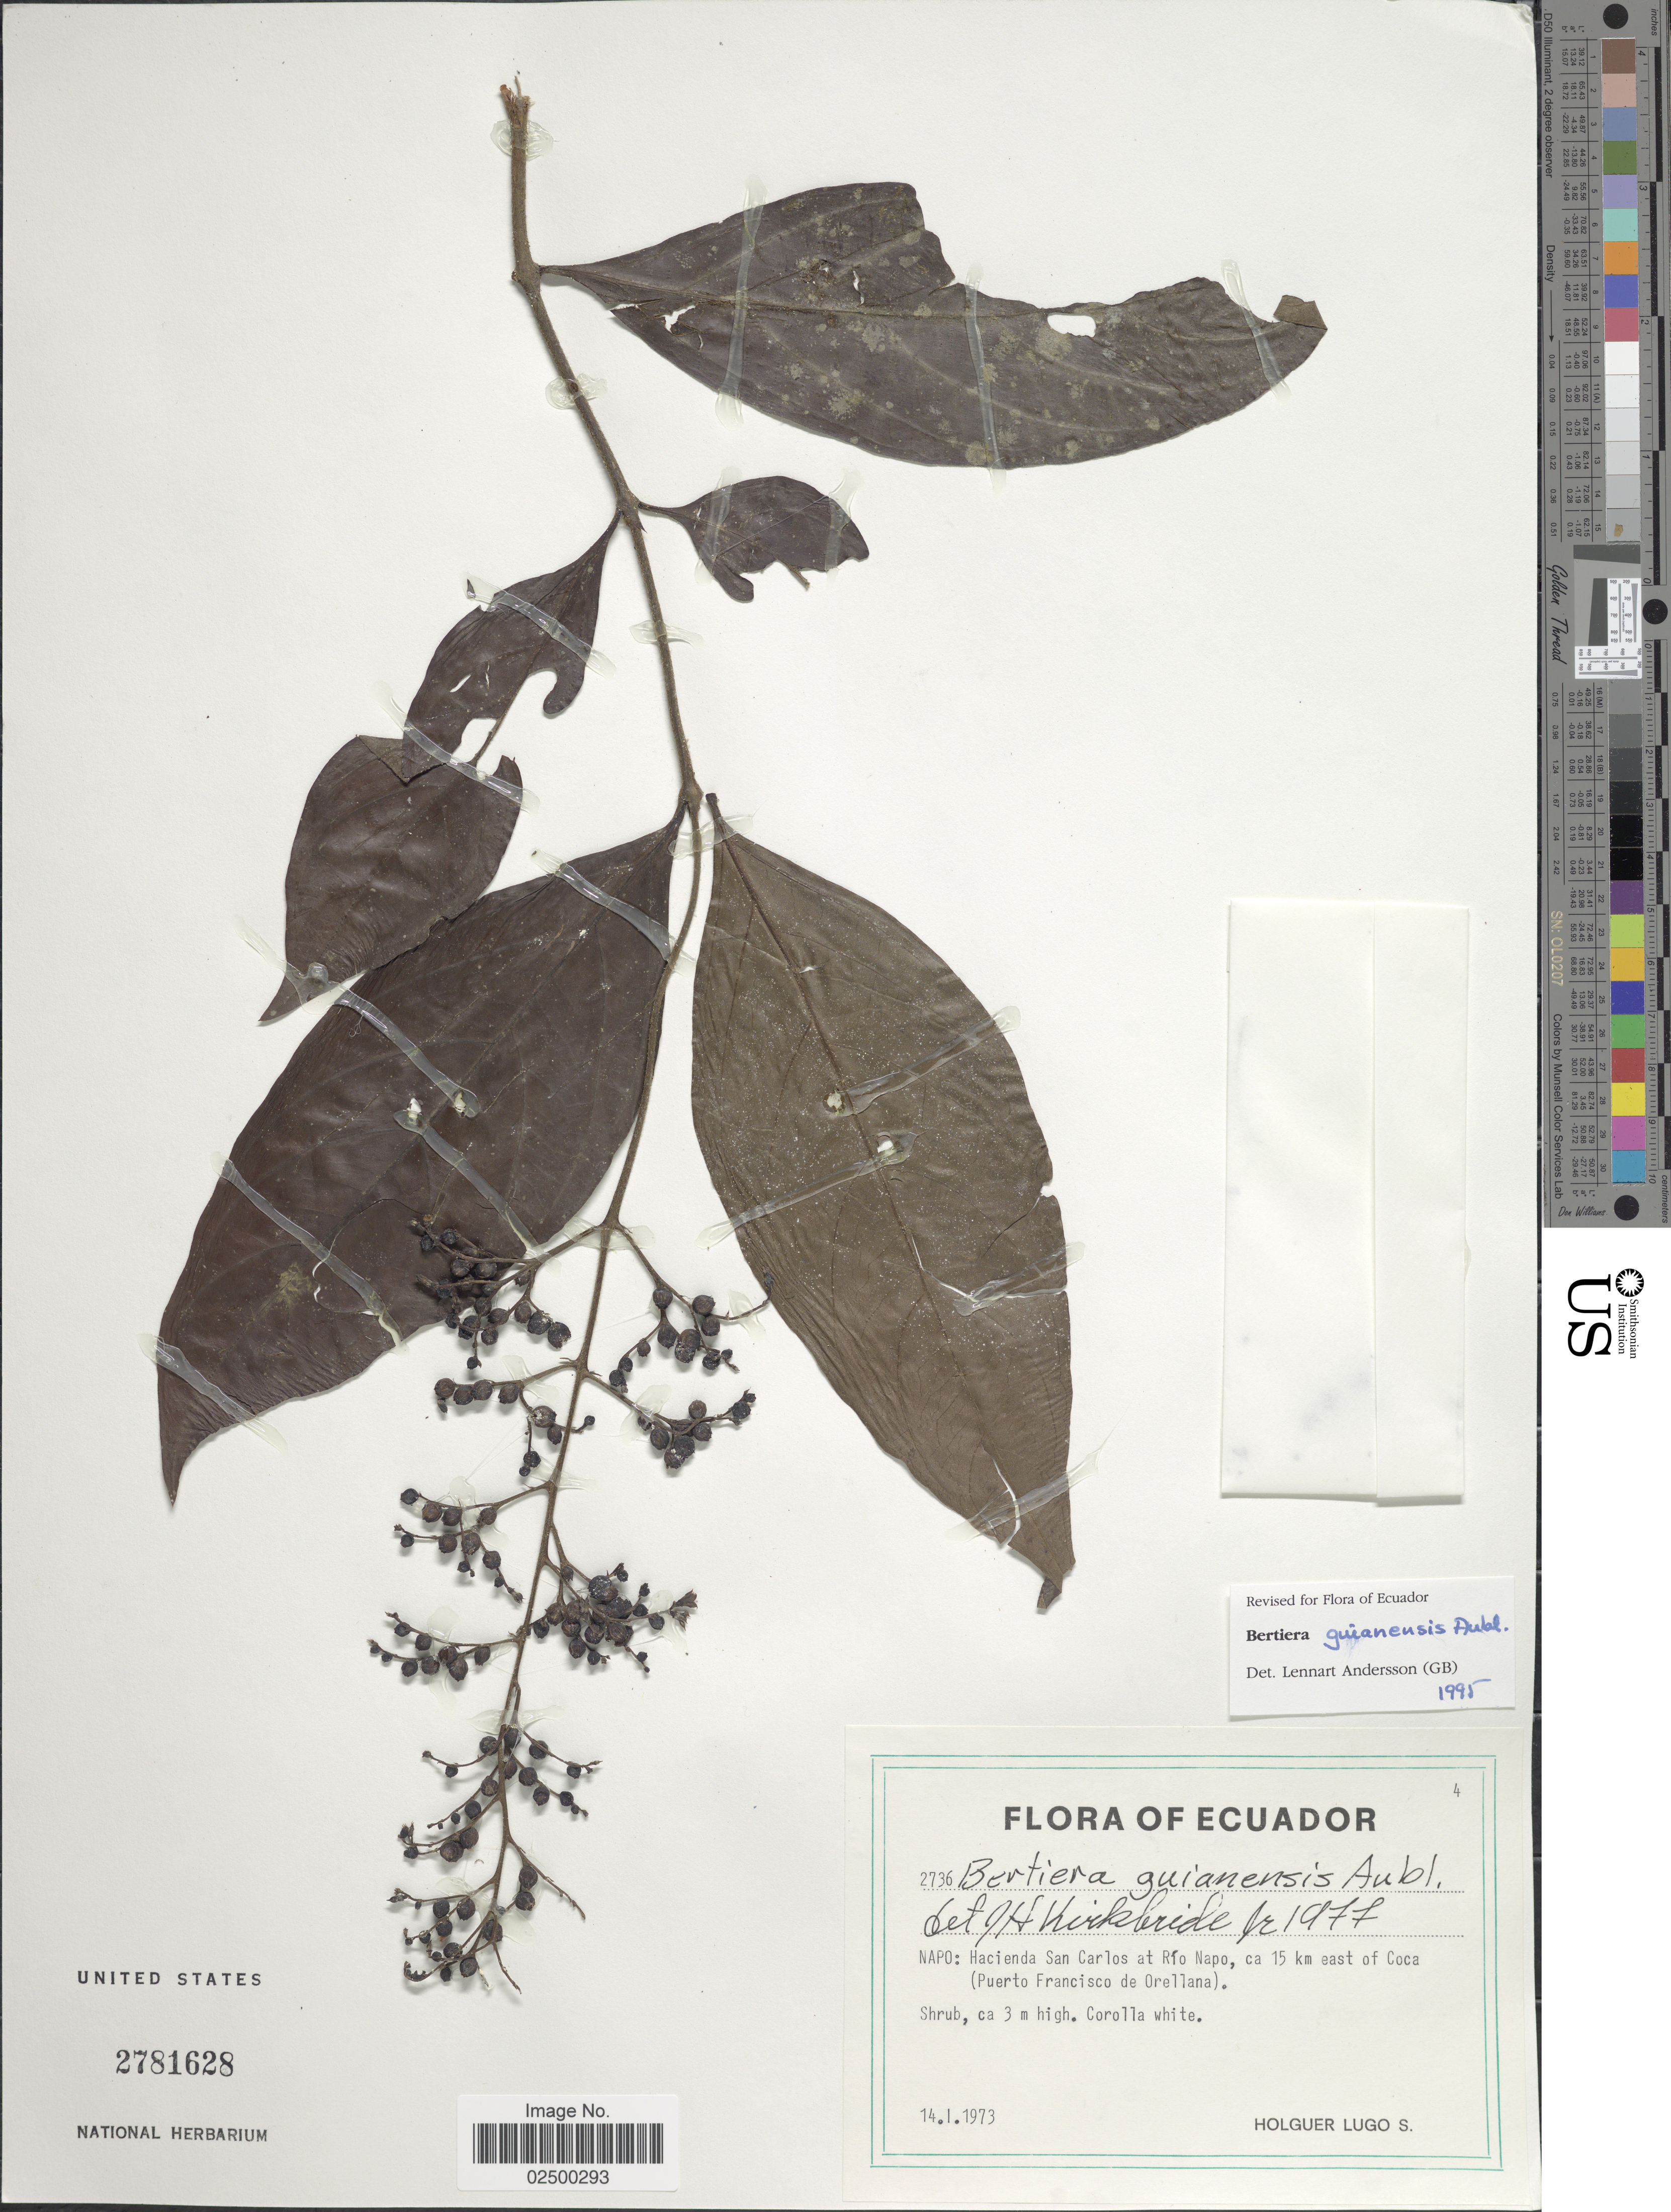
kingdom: Plantae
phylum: Tracheophyta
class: Magnoliopsida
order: Gentianales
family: Rubiaceae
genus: Bertiera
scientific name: Bertiera guianensis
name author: Aubl.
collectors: H. Lugo S.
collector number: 2736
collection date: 1973-01-14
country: Ecuador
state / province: Napo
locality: Hacienda San Carlos at Rio Napo, ca 15 km eas tof Coca (Puerto Francisco de Orellana)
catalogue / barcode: US 2781628